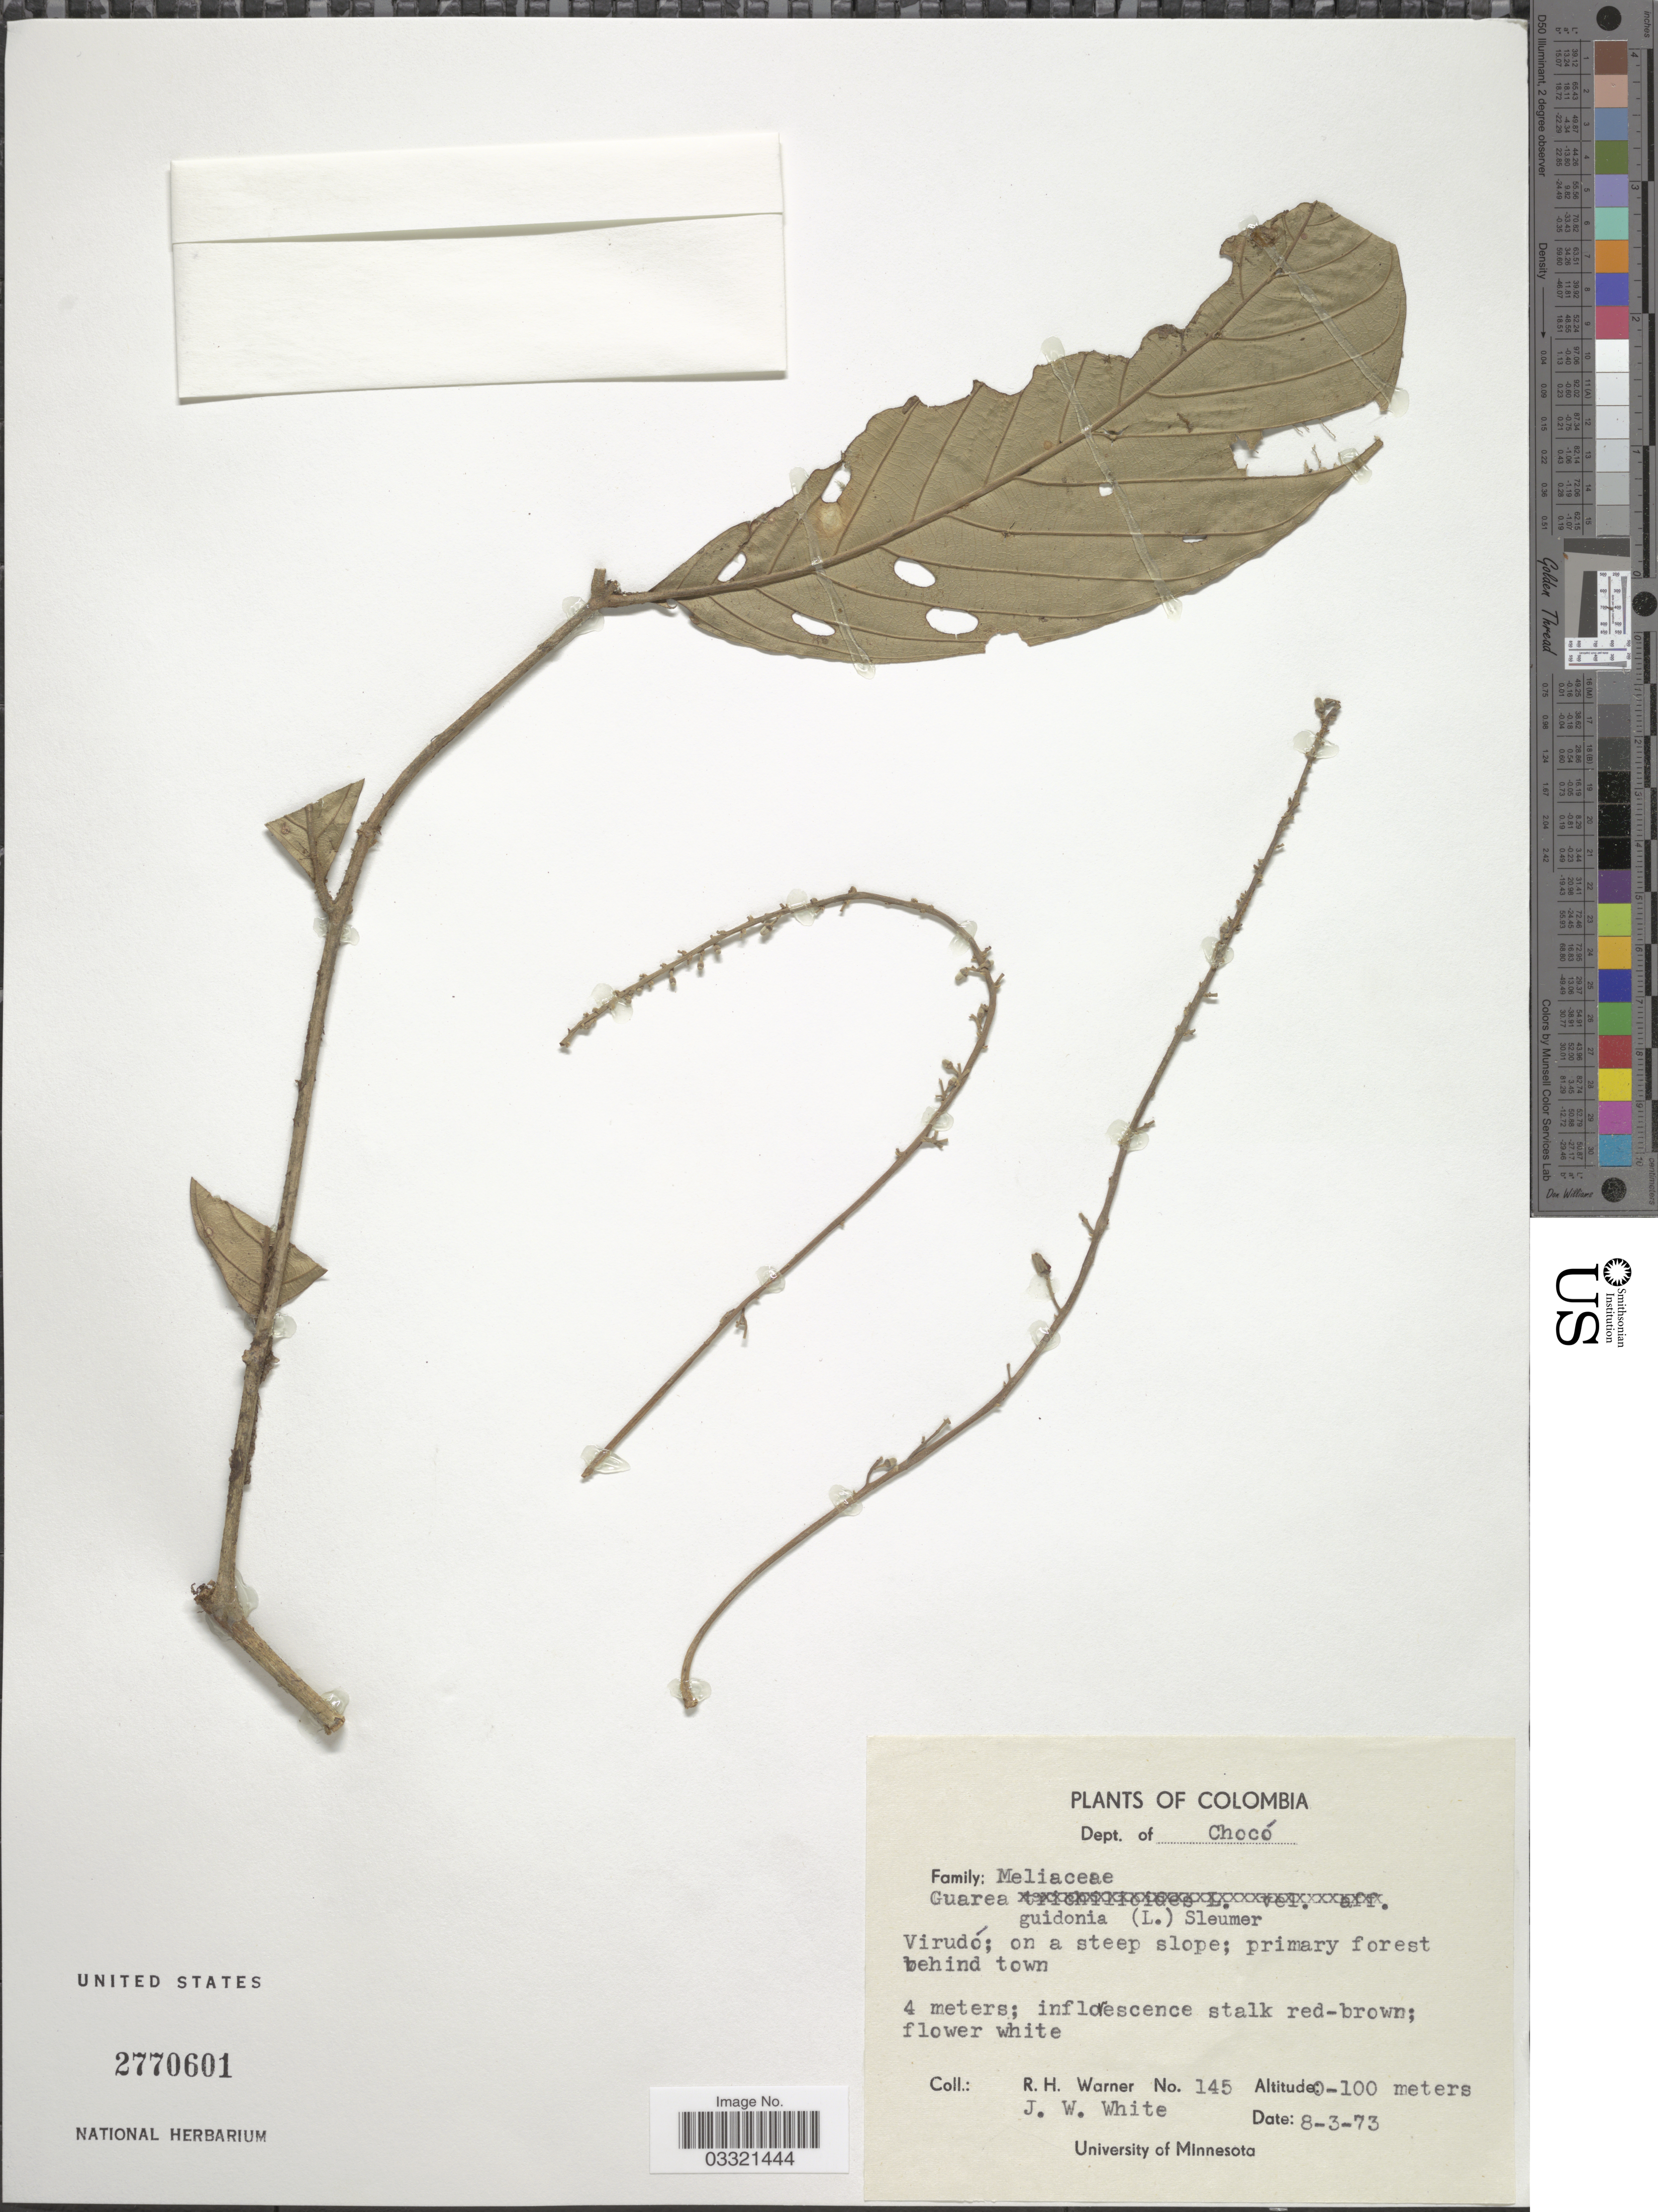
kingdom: Plantae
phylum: Tracheophyta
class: Magnoliopsida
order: Sapindales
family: Meliaceae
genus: Guarea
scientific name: Guarea guidonia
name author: (L.) Sleumer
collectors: R. H. Warner & J. W. White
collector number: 145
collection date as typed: Transcribed d/m/y: 8/3/73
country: Colombia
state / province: Chocó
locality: Dept. of Chocó. Virudó. Primary forest behind town.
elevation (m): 0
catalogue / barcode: US 2770601